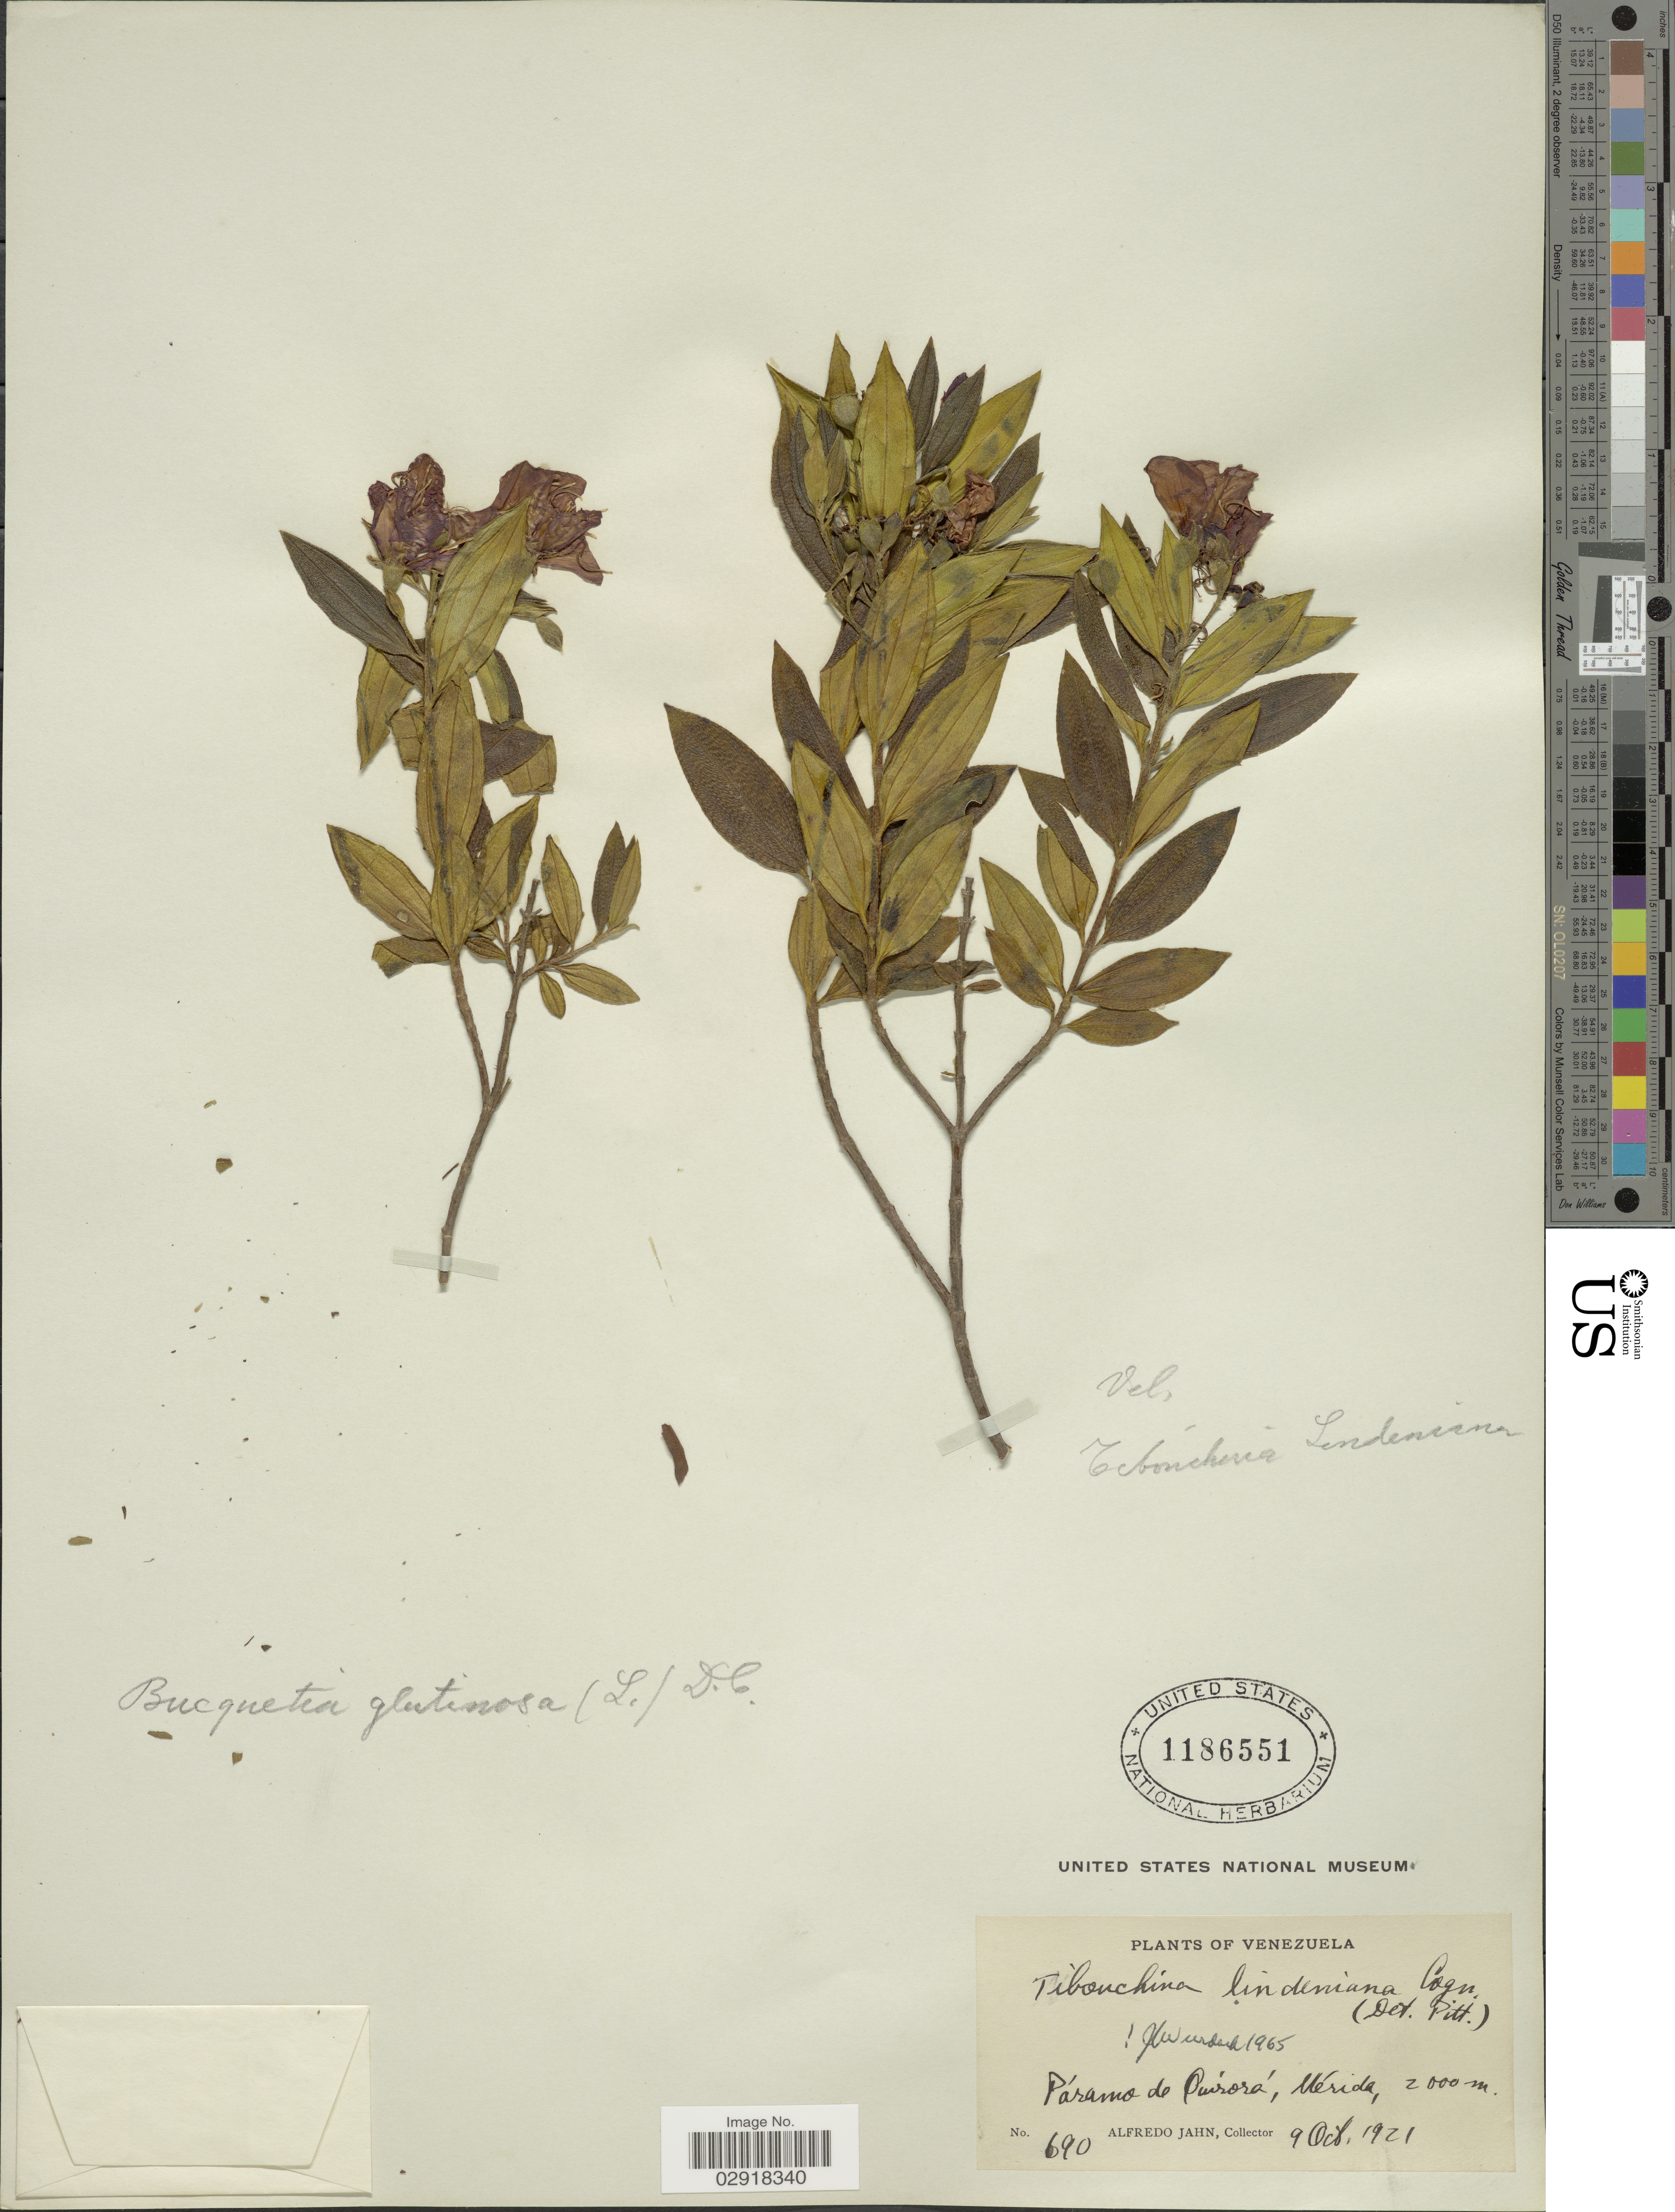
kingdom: Plantae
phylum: Tracheophyta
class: Magnoliopsida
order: Myrtales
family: Melastomataceae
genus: Pleroma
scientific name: Pleroma martiale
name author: (Cham.) Triana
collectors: A. Jahn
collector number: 690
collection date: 1921-10-09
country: Venezuela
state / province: Mérida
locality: Páramo de Quirorá.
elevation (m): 2000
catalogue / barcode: US 1186551